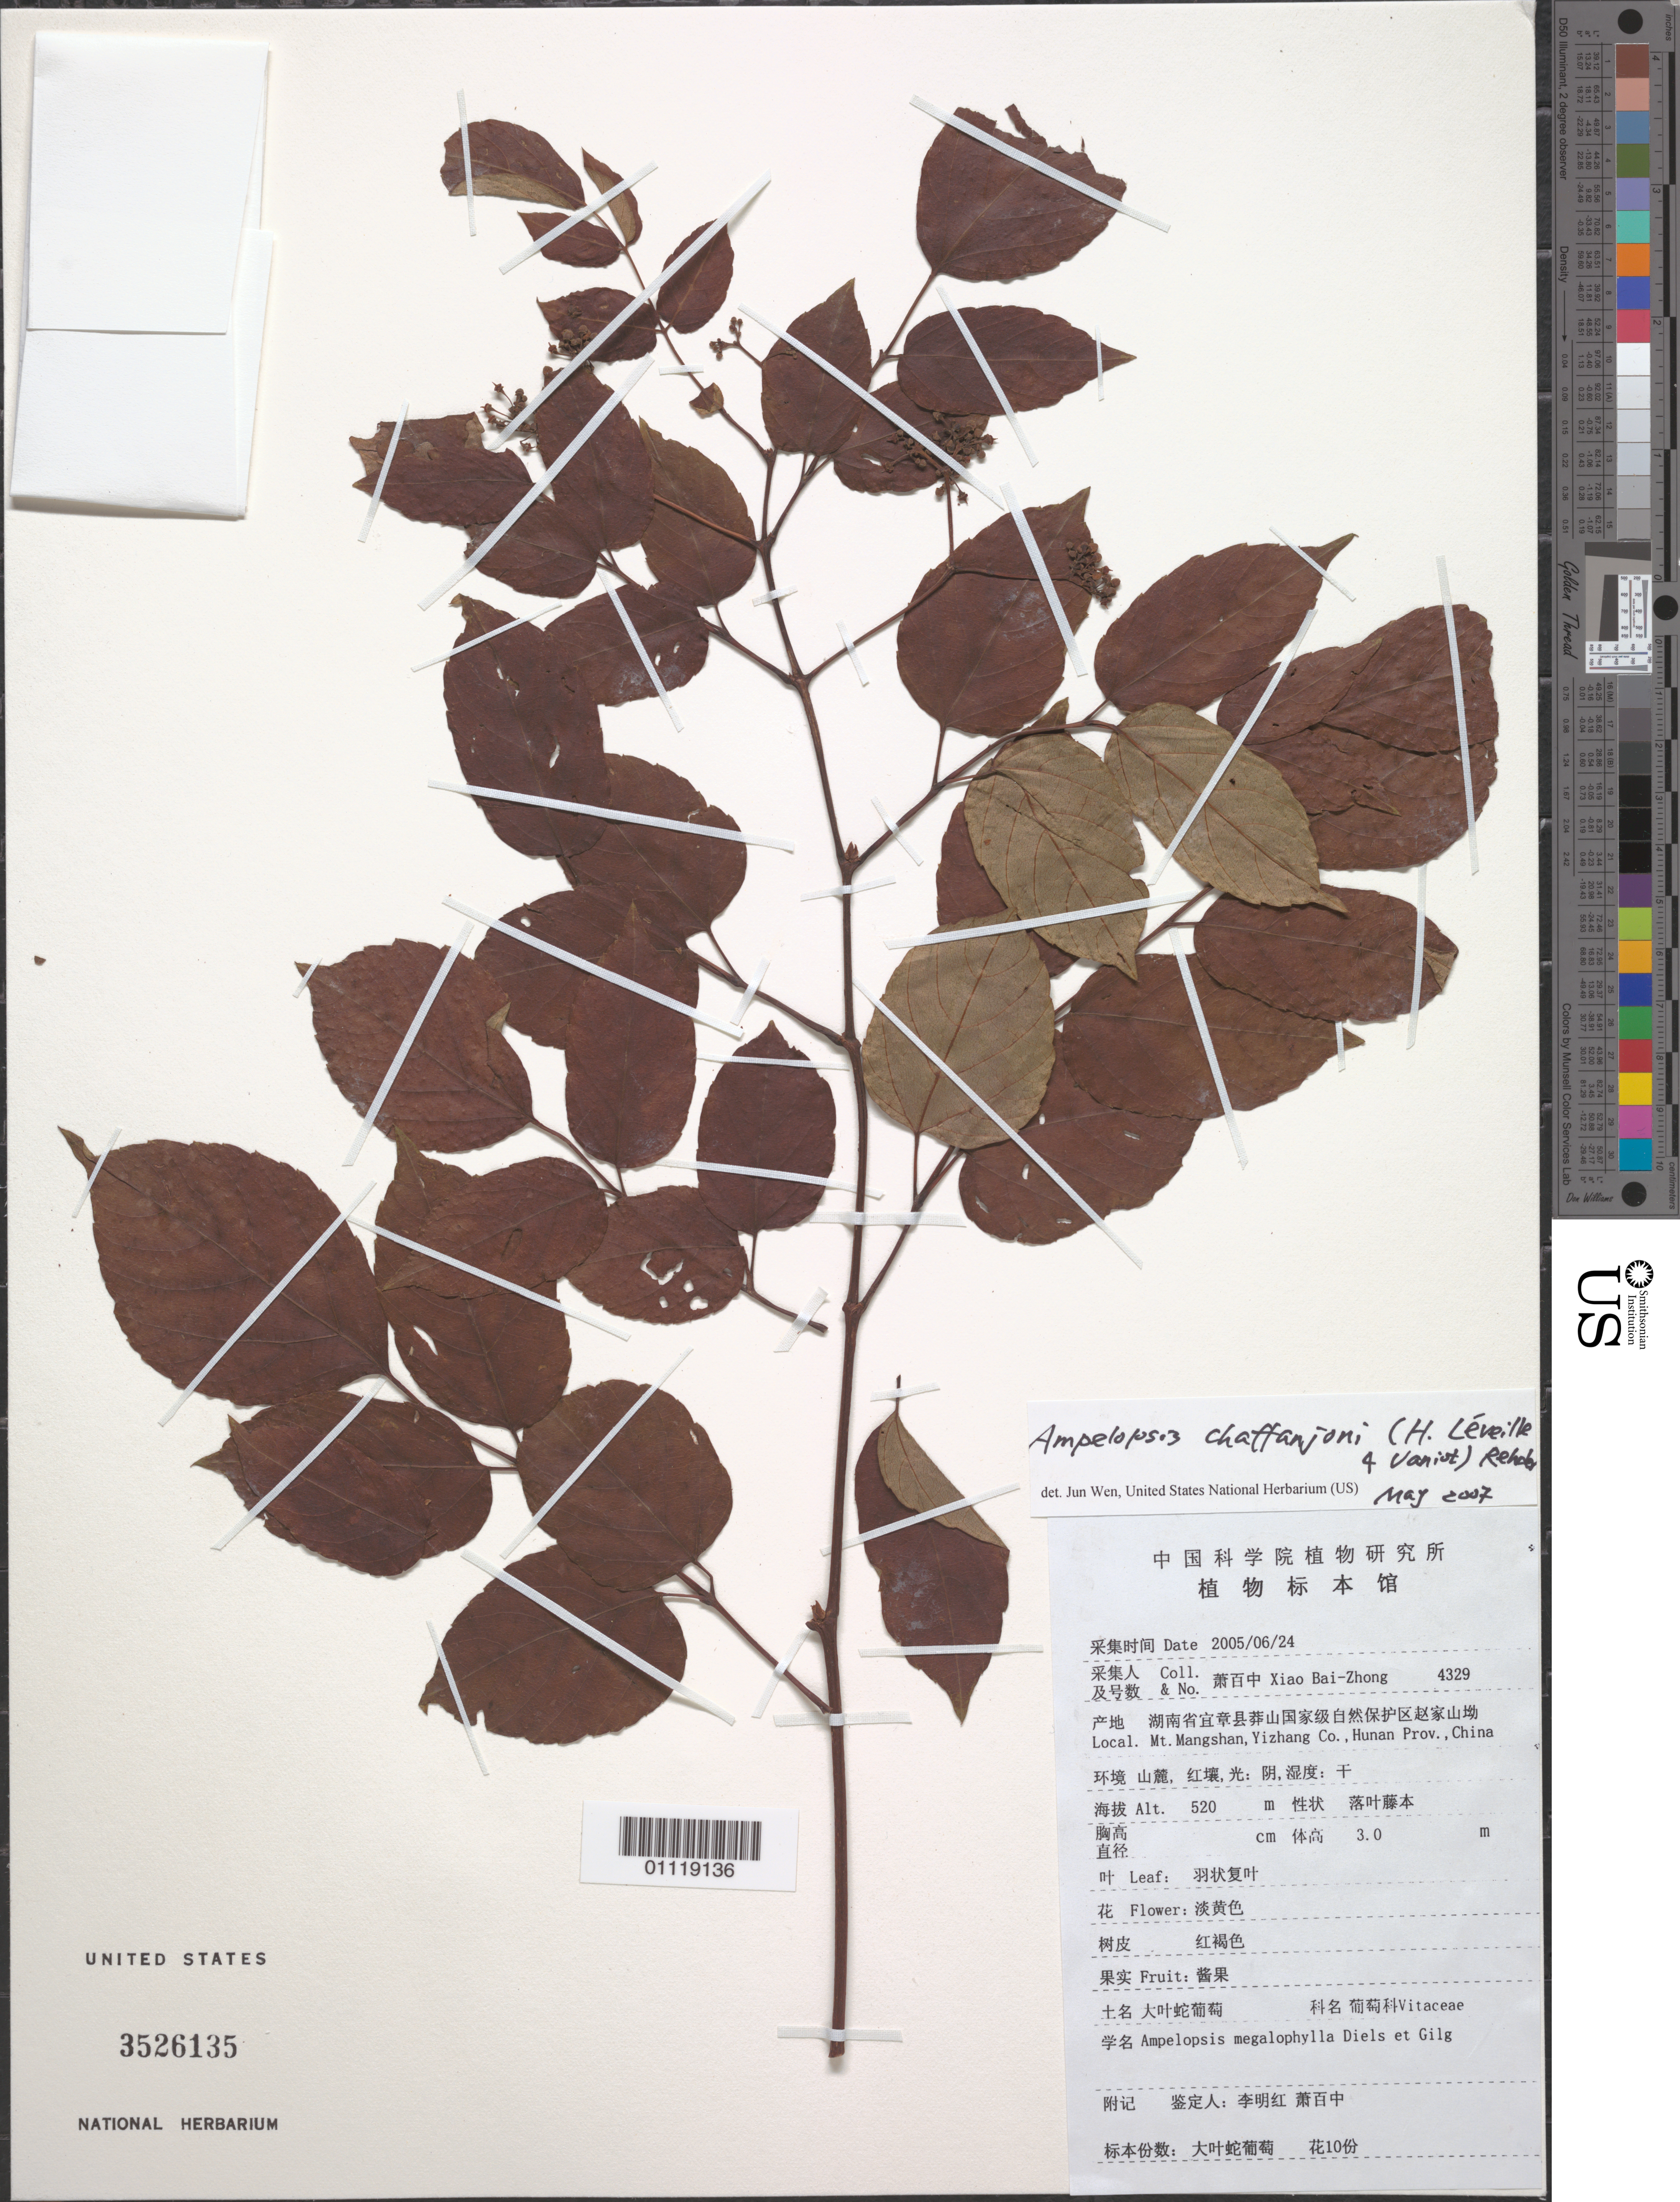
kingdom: Plantae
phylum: Tracheophyta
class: Magnoliopsida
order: Vitales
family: Vitaceae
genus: Ampelopsis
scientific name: Ampelopsis delavayana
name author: Planch.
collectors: B. Z. Xiao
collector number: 4329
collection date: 2005-06-24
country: China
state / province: Hunan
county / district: Yizhang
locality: Mt Mangshan.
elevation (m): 520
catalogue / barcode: US 3526135